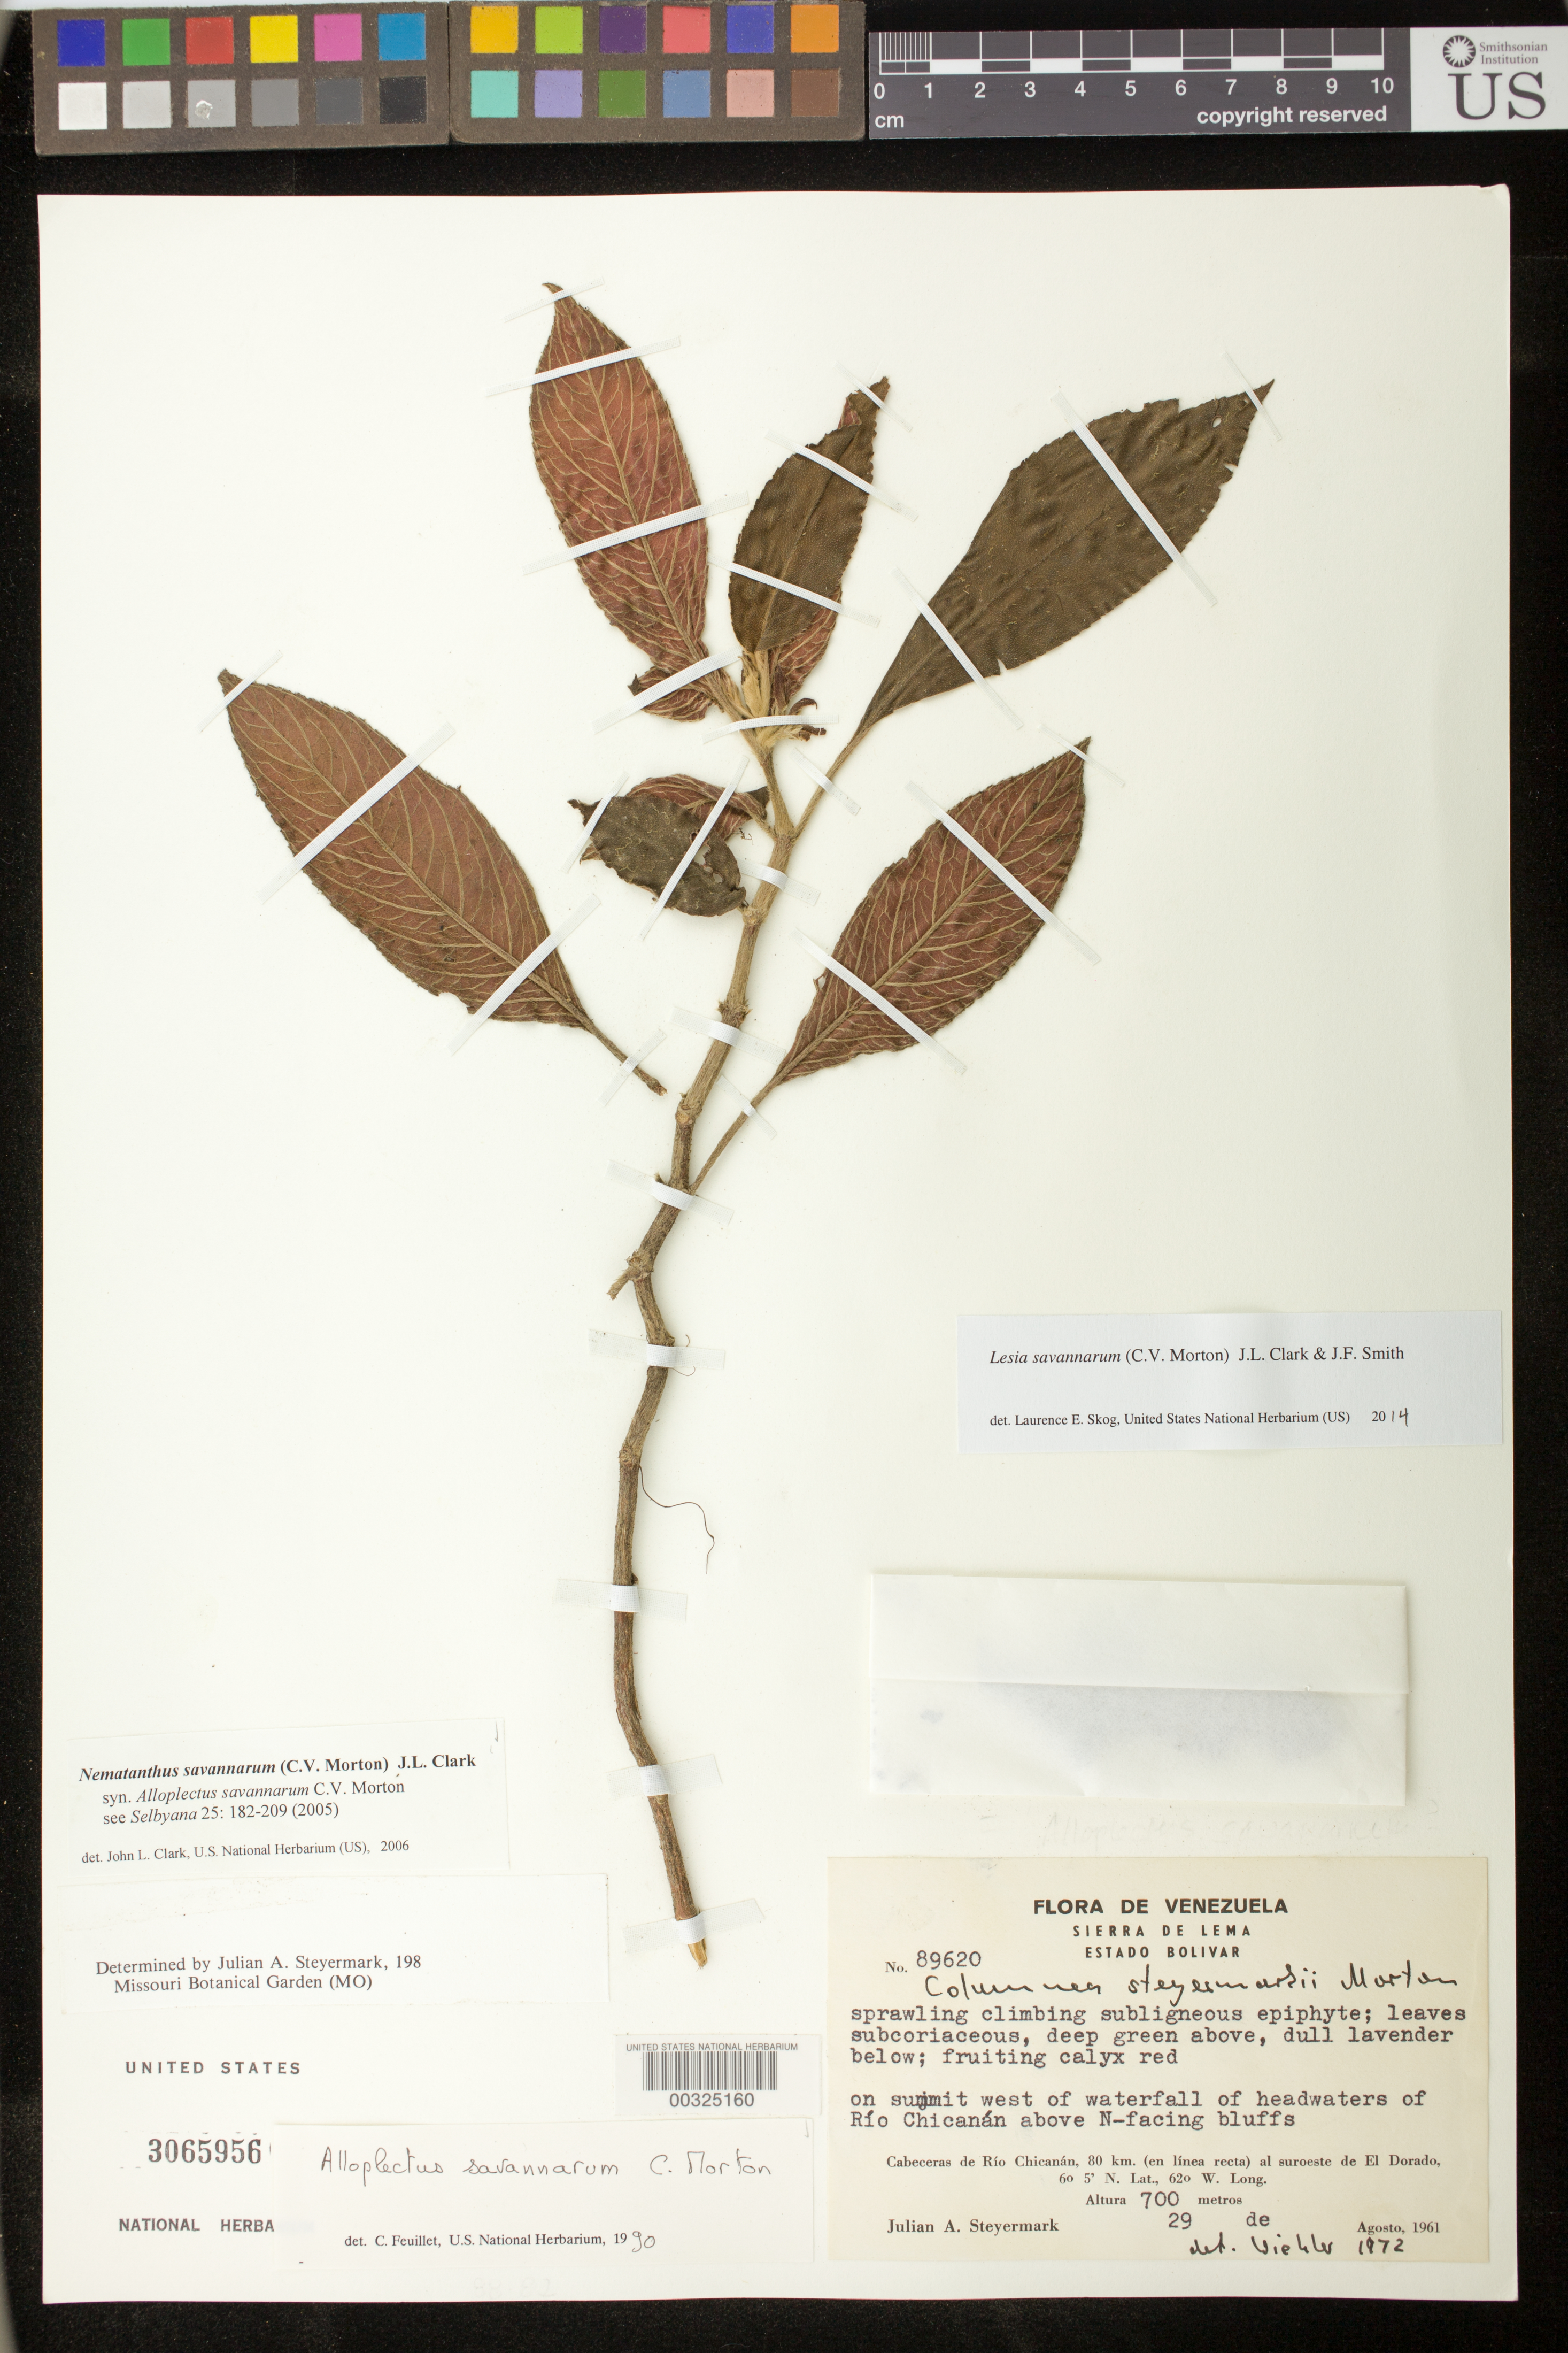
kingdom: Plantae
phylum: Tracheophyta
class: Magnoliopsida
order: Lamiales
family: Gesneriaceae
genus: Lesia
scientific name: Lesia savannarum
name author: (C.V. Morton) J.L. Clark & J.F. Sm.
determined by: Skog, Laurence E.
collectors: J. Steyermark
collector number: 89620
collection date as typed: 29 Aug 1961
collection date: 1961-08-29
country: Venezuela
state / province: Bolívar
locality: Sierra de Lema, cabeceras de Río Chicanán, 80 km (en línea recta) al suroeste de El Dorado; on summit west of waterfall at headwaters of Río Chicanán above N-facing bluffs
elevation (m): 700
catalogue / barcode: US 3065956